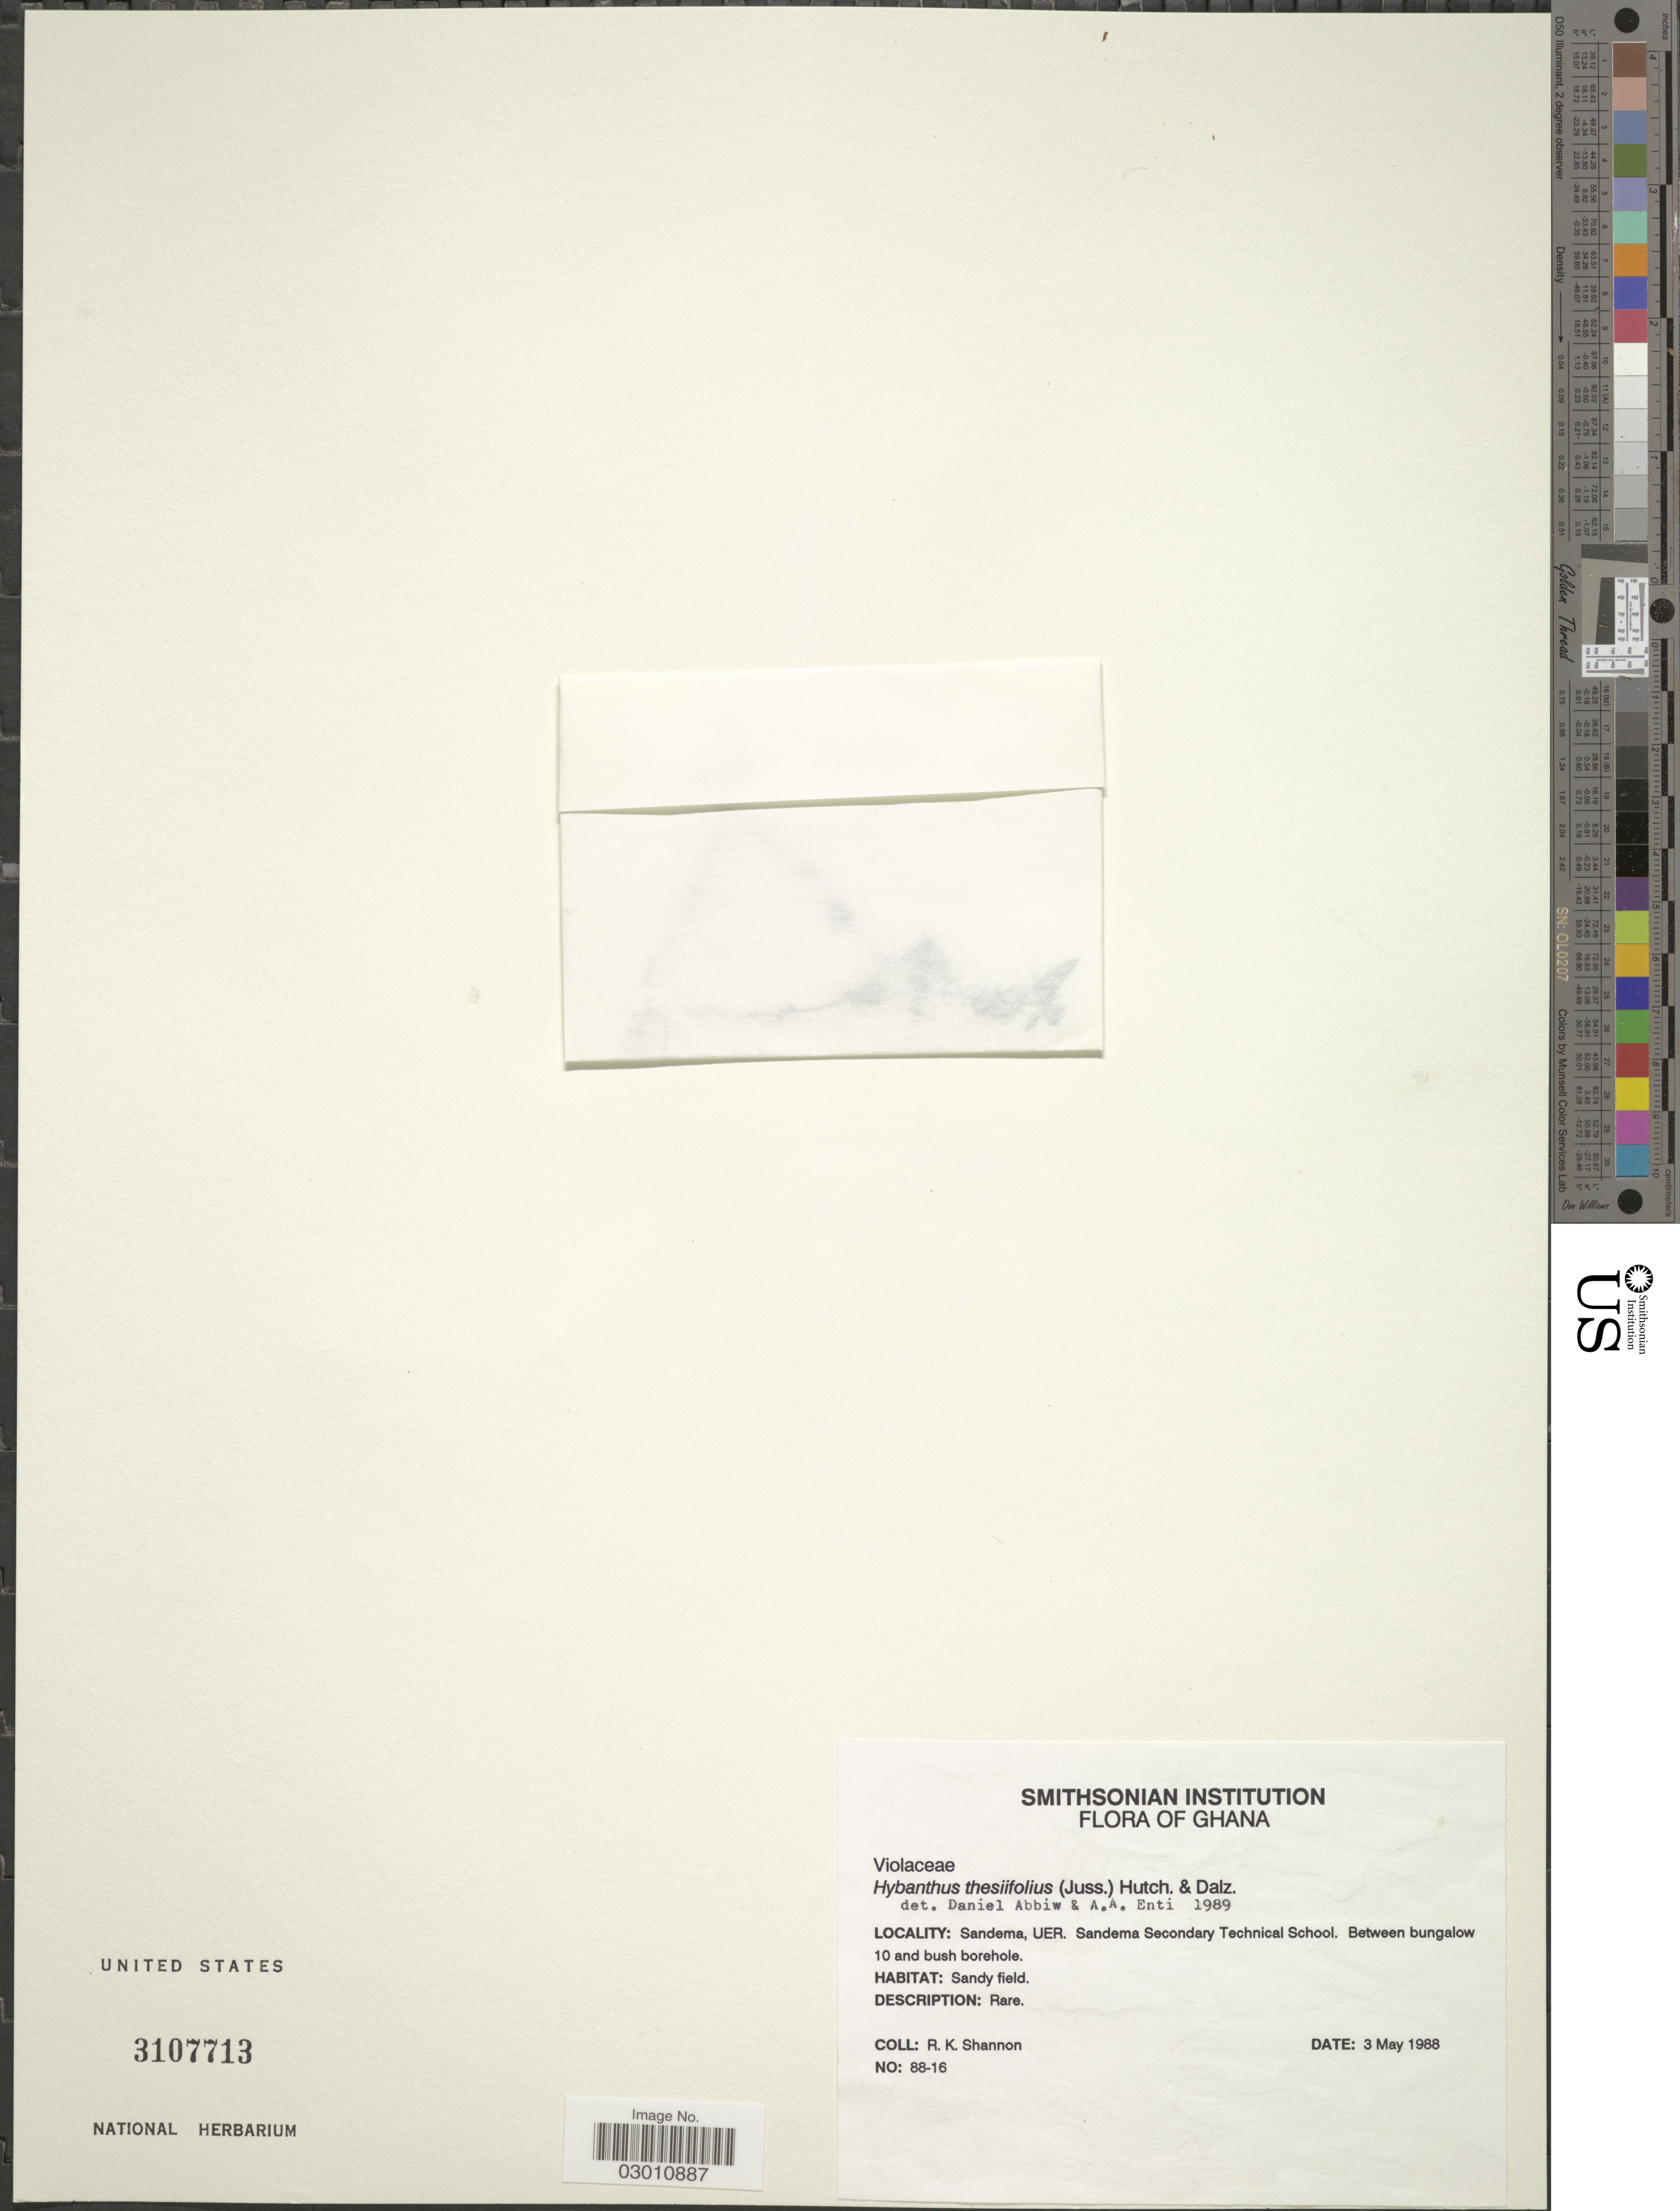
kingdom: Plantae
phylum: Tracheophyta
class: Magnoliopsida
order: Malpighiales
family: Violaceae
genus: Pigea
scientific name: Pigea enneasperma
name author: (L.) P.I. Forst.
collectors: R. Shannon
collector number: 88-16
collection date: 1988-05-03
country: Ghana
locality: Sandema, UER. Sandema Secondary Technical School. Between bungalow 10 and bush borehole.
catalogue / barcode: US 3107713